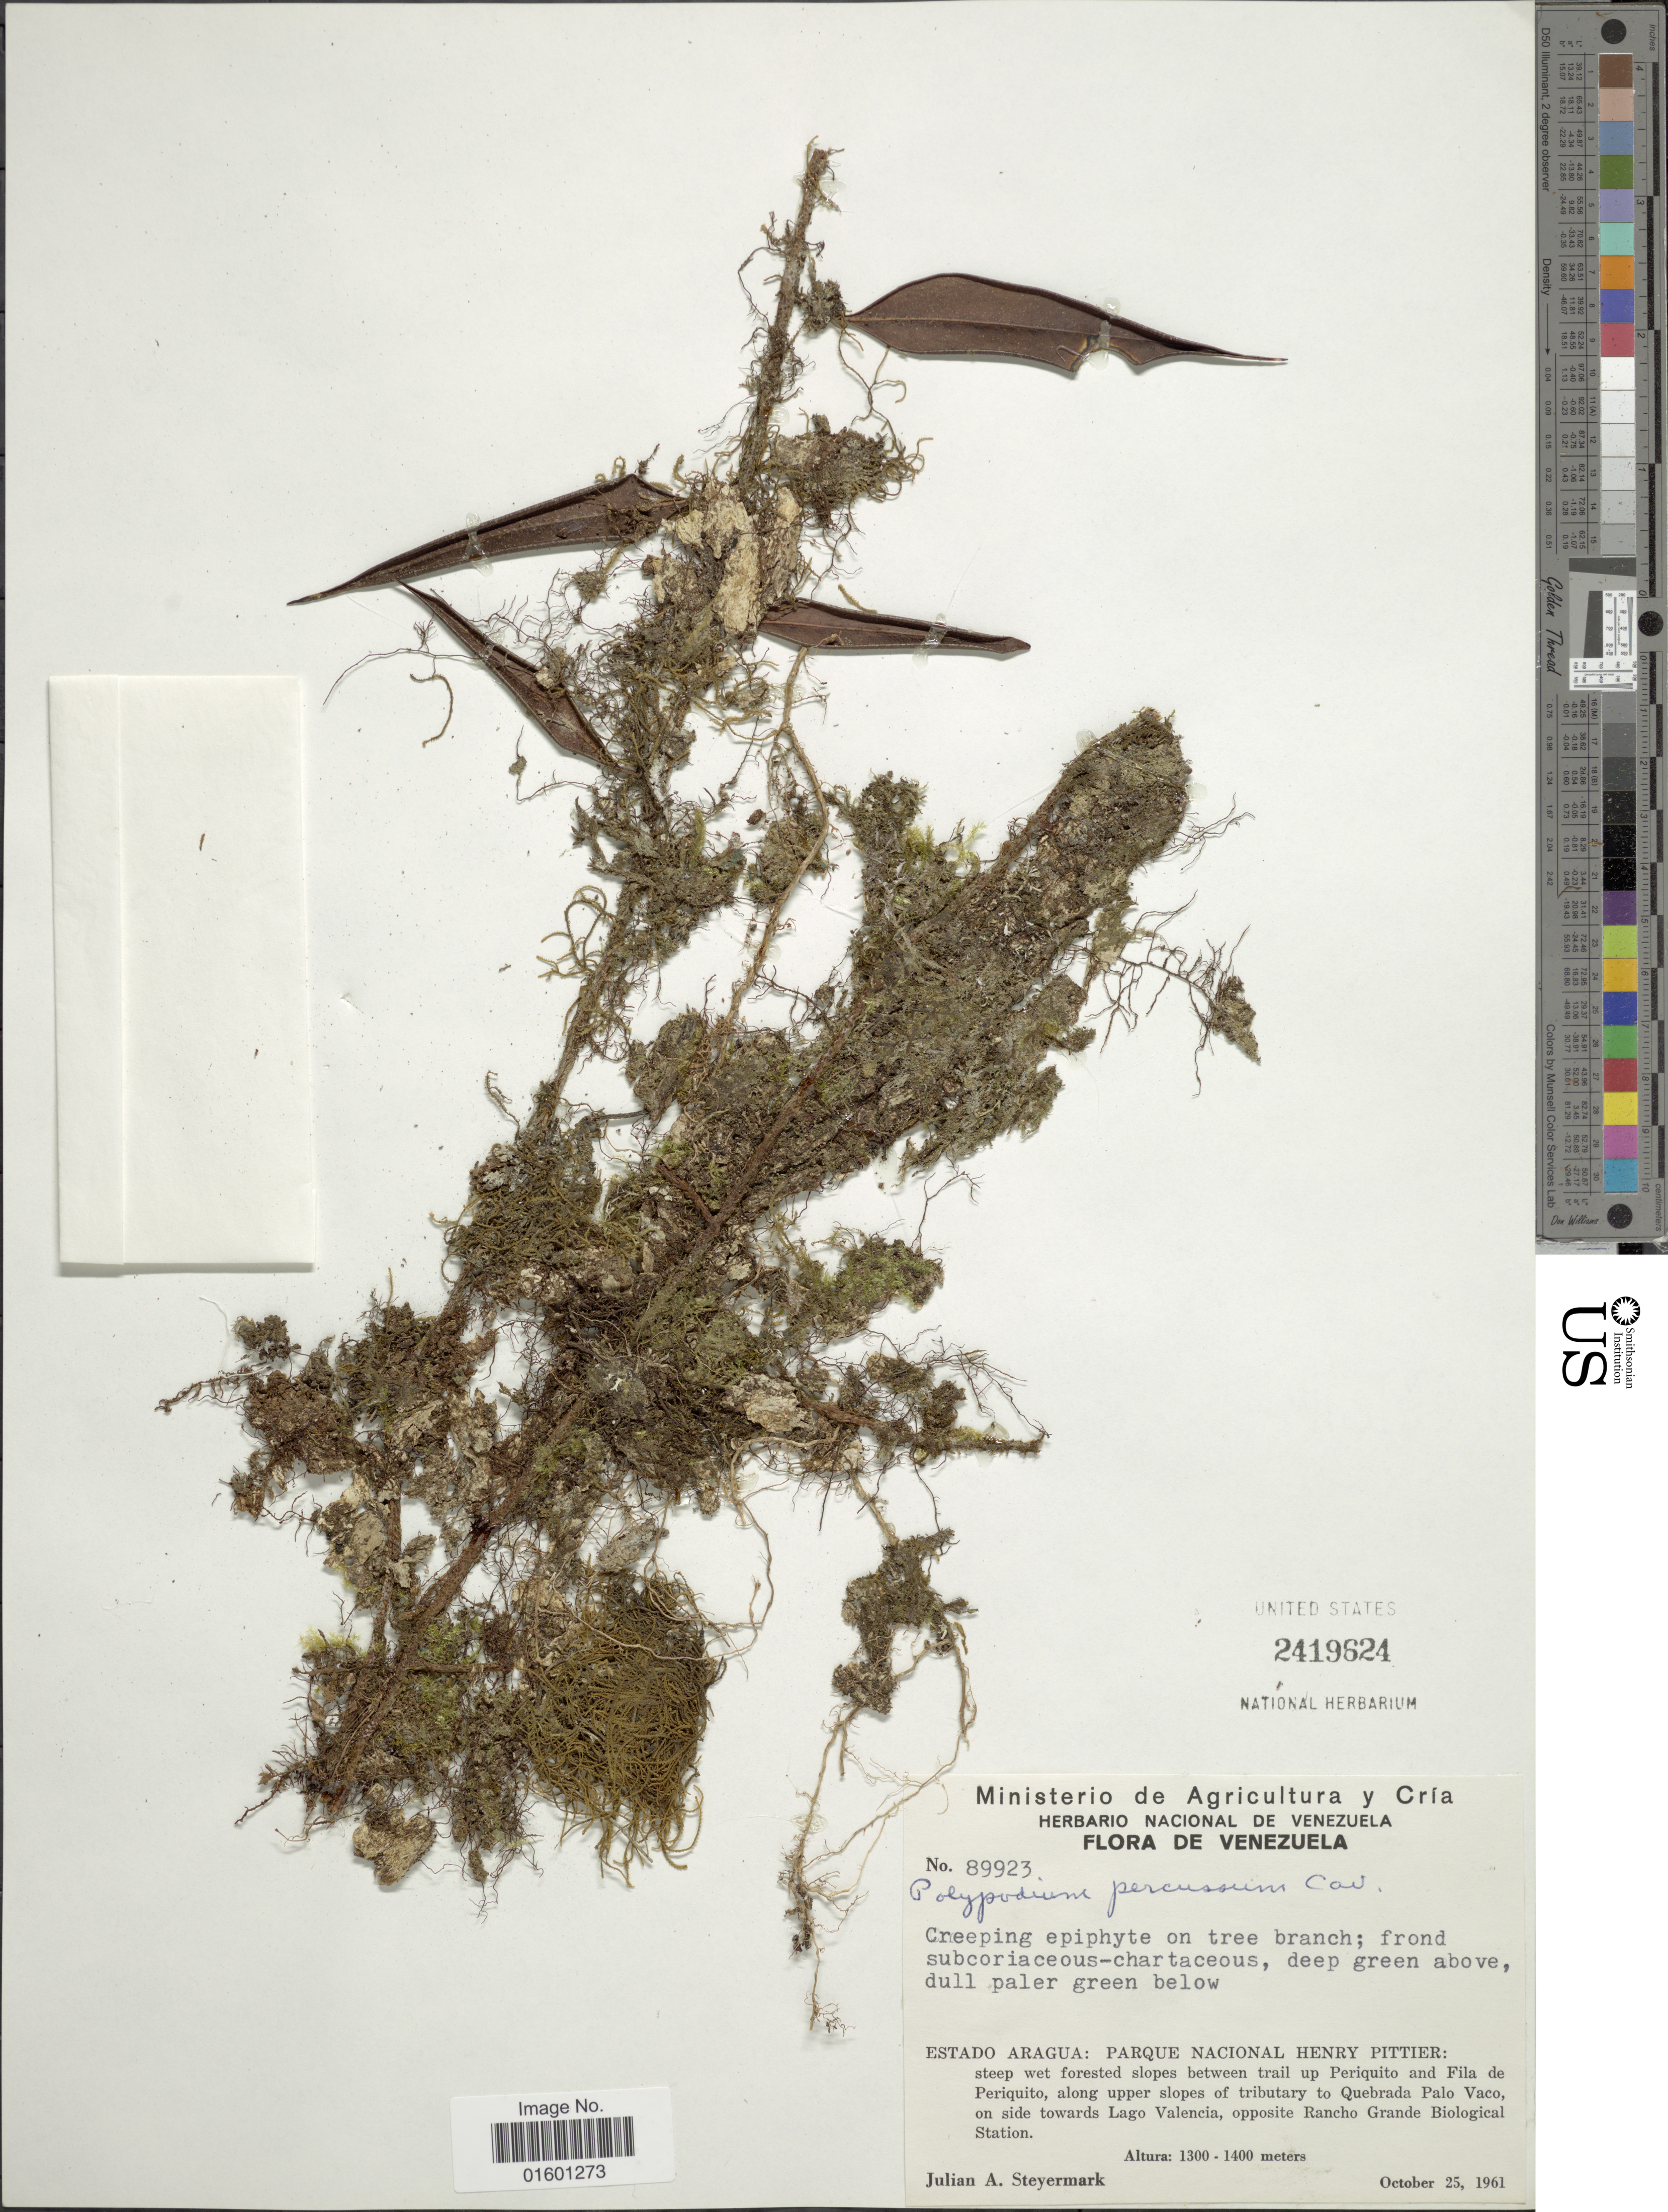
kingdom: Plantae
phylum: Tracheophyta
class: Polypodiopsida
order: Polypodiales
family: Polypodiaceae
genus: Microgramma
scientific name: Microgramma percussa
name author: (Cav.) de la Sota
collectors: J. Steyermark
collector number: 89923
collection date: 1961-10-25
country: Venezuela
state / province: Aragua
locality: Parque Nacional Henry Pittier: steep wet forested slopes between trail up to Periquito and Fila de Perquito, along upper slopes of tributary to Quebrada Palo Vaco, on side towards Lago Valencia, opoosite Rancho Grande Biological Station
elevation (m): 1300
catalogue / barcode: US 2419624